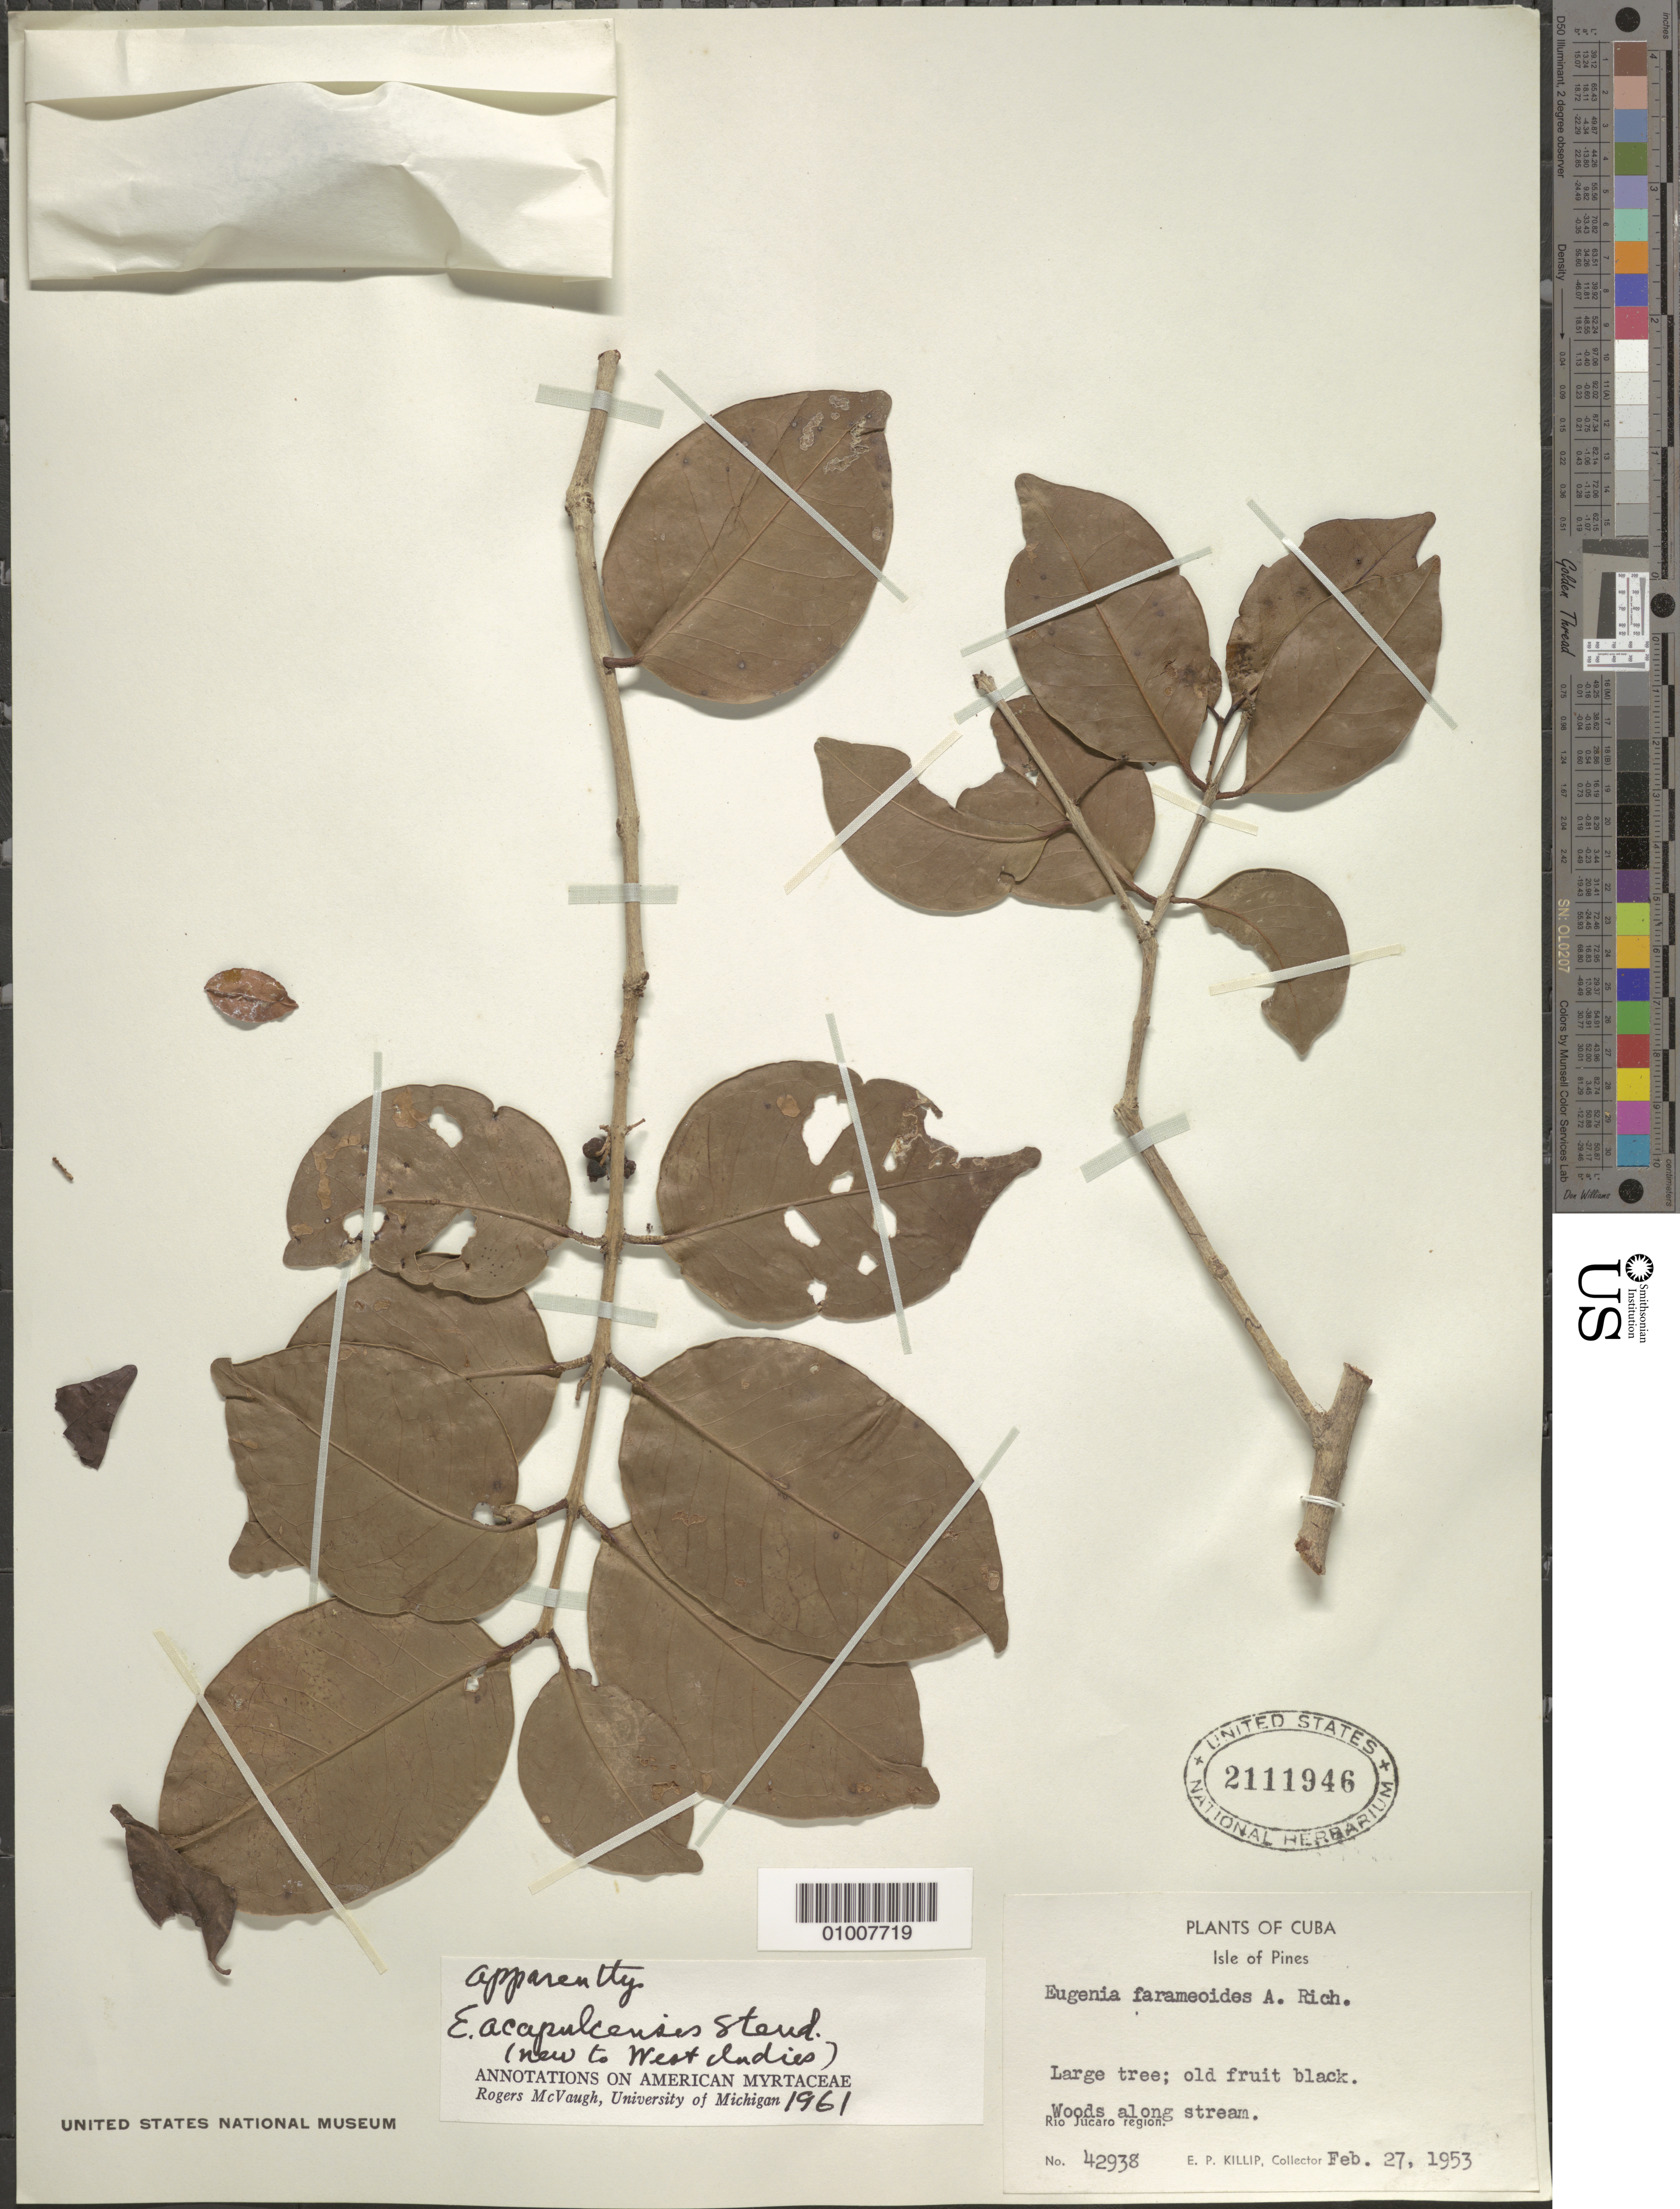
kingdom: Plantae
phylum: Tracheophyta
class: Magnoliopsida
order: Myrtales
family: Myrtaceae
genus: Eugenia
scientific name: Eugenia acapulcensis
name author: Steud.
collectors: E. P. Killip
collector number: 42938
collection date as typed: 27 Feb 1953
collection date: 1953-02-27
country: Cuba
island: Isla de la Juventud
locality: Rio Júcaro region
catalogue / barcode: US 2111946